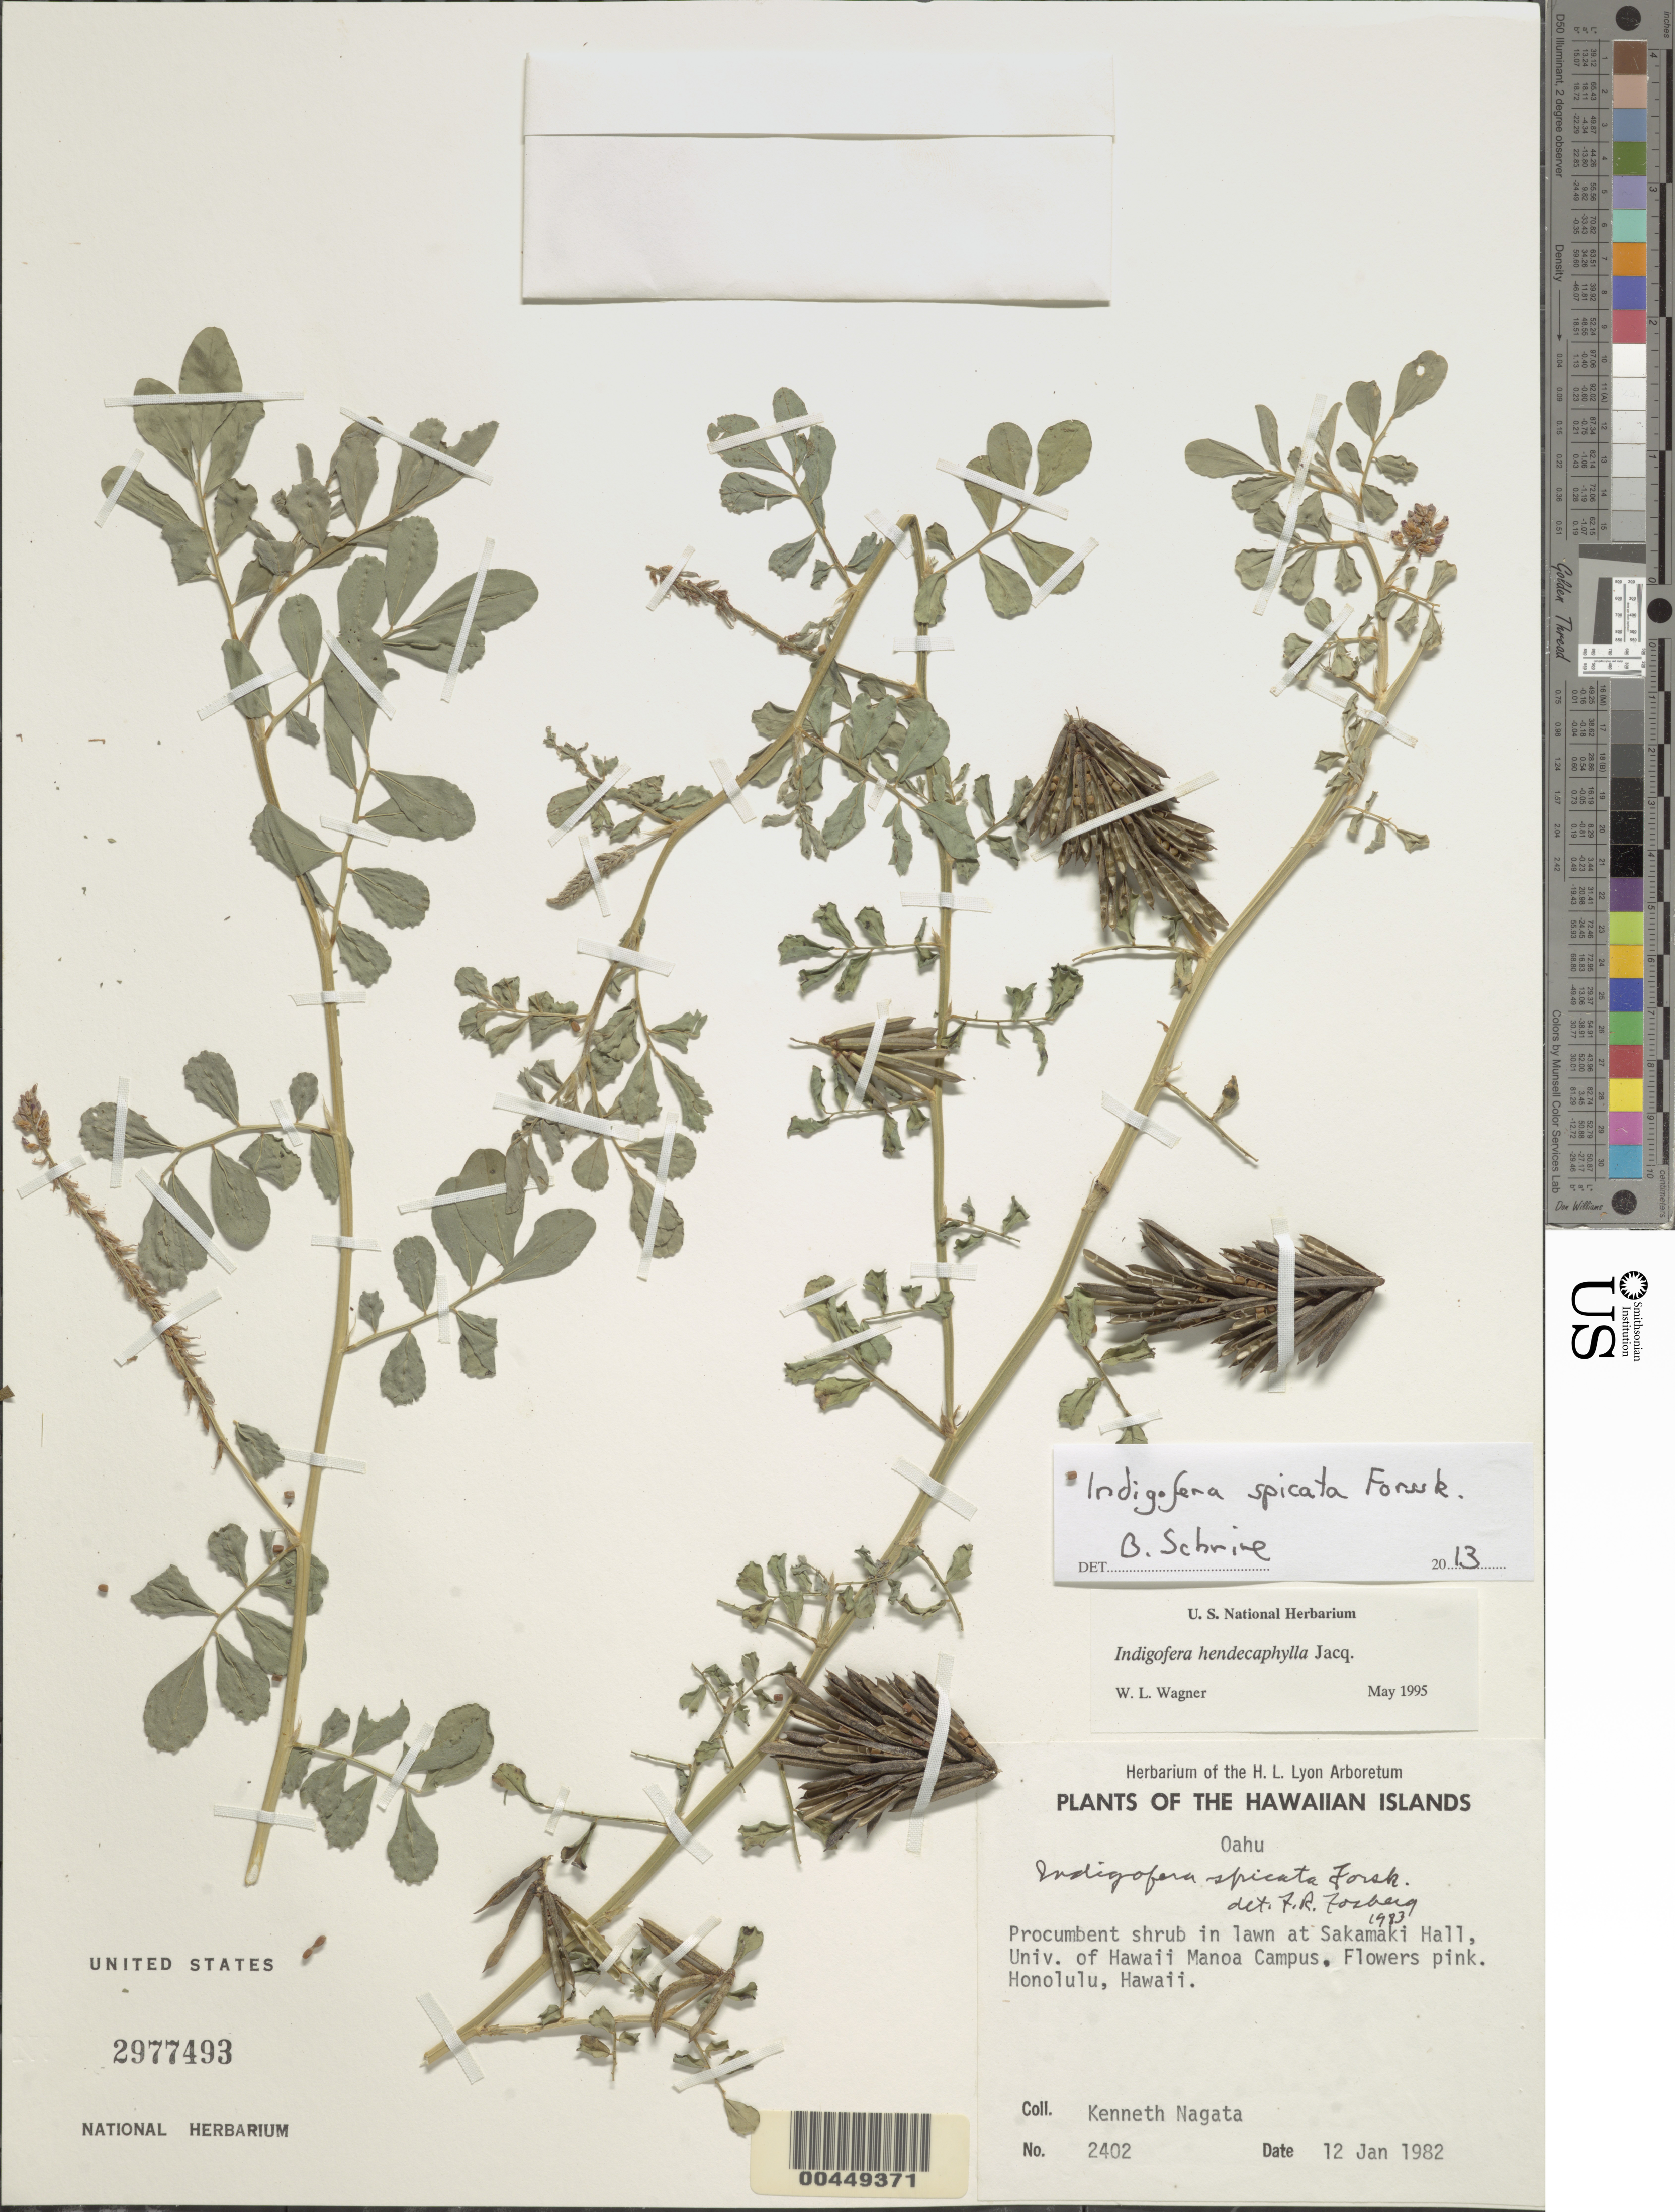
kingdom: Plantae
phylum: Tracheophyta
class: Magnoliopsida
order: Fabales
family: Fabaceae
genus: Indigofera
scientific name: Indigofera spicata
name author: Forssk.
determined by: Schrire, Brian D.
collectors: K. Nagata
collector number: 2402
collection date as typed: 12 Jan 1982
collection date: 1982-01-12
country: United States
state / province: Hawaii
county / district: Honolulu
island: Oahu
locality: University of Hawaii Manoa Campus, Honolulu, lawn at Sakamaki Hall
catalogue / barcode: US 2977493